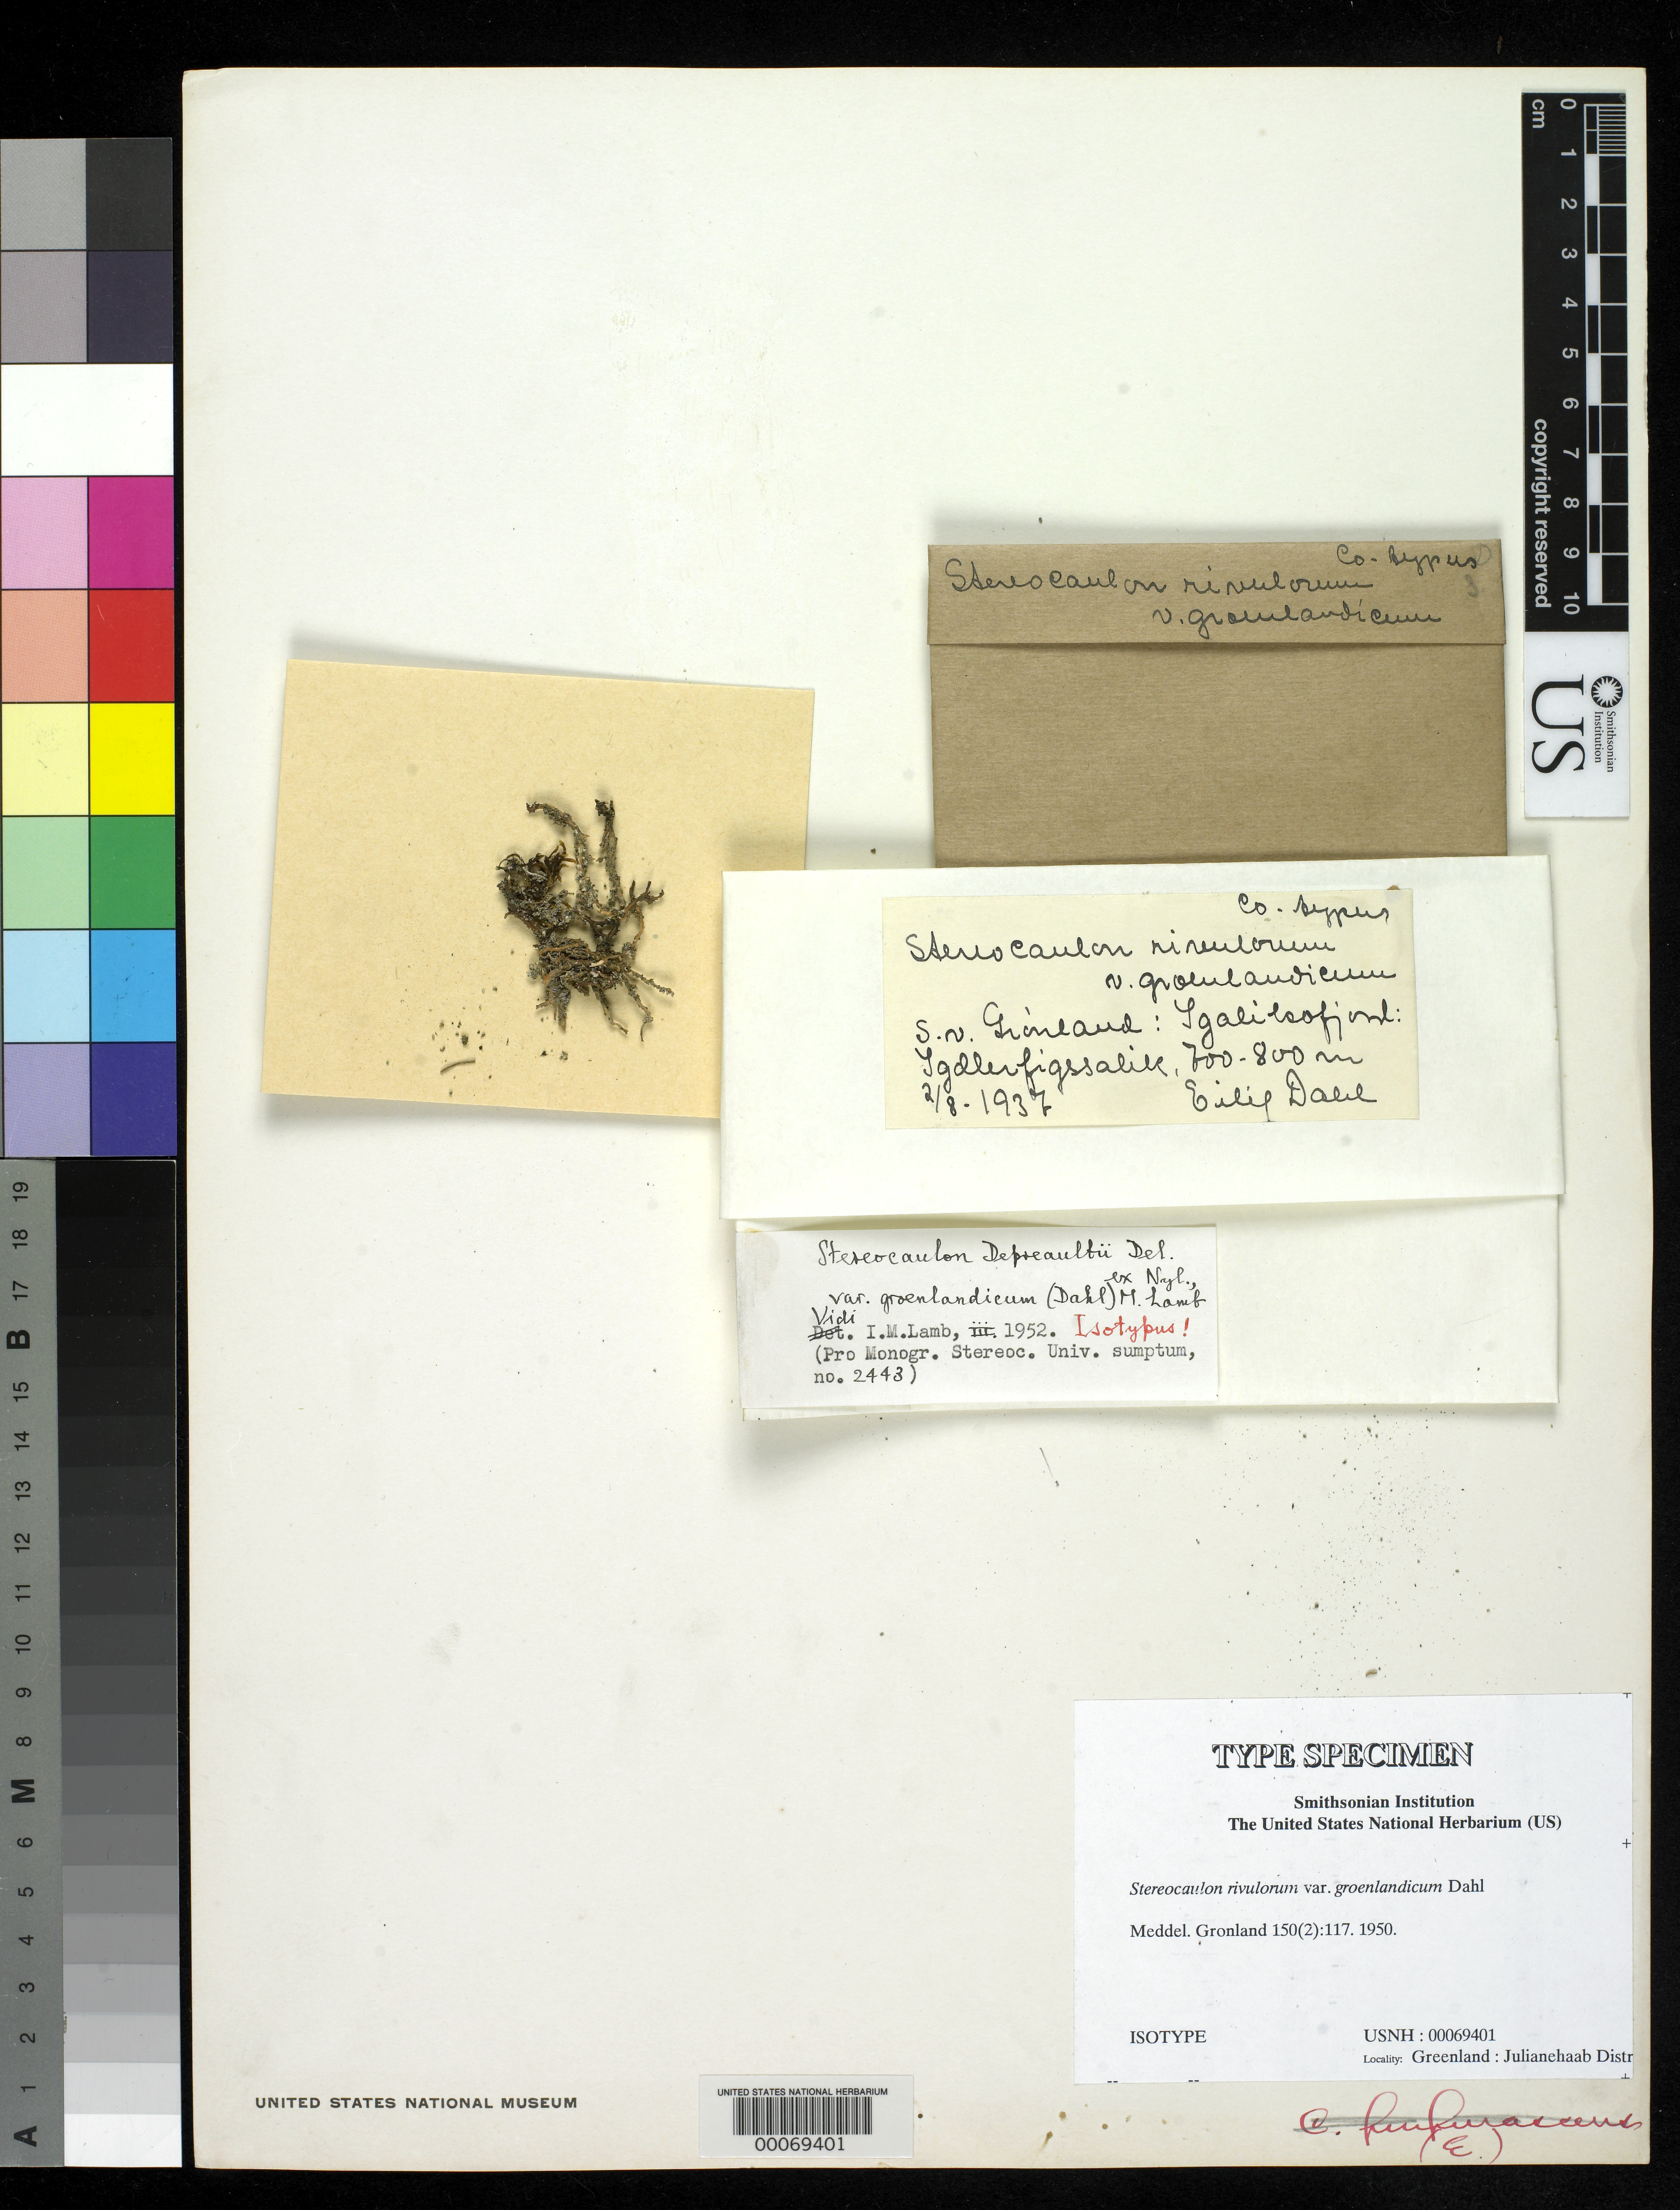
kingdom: Fungi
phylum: Ascomycota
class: Lecanoromycetes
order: Lecanorales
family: Stereocaulaceae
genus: Stereocaulon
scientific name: Stereocaulon rivulorum var. groenlandicum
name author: Dahl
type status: Isotype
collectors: E. Dahl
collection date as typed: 02 Aug 1937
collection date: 1937-08-02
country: Greenland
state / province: Vestgronland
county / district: Julianehaab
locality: Igalikofjord, Igdlerfigssalik.